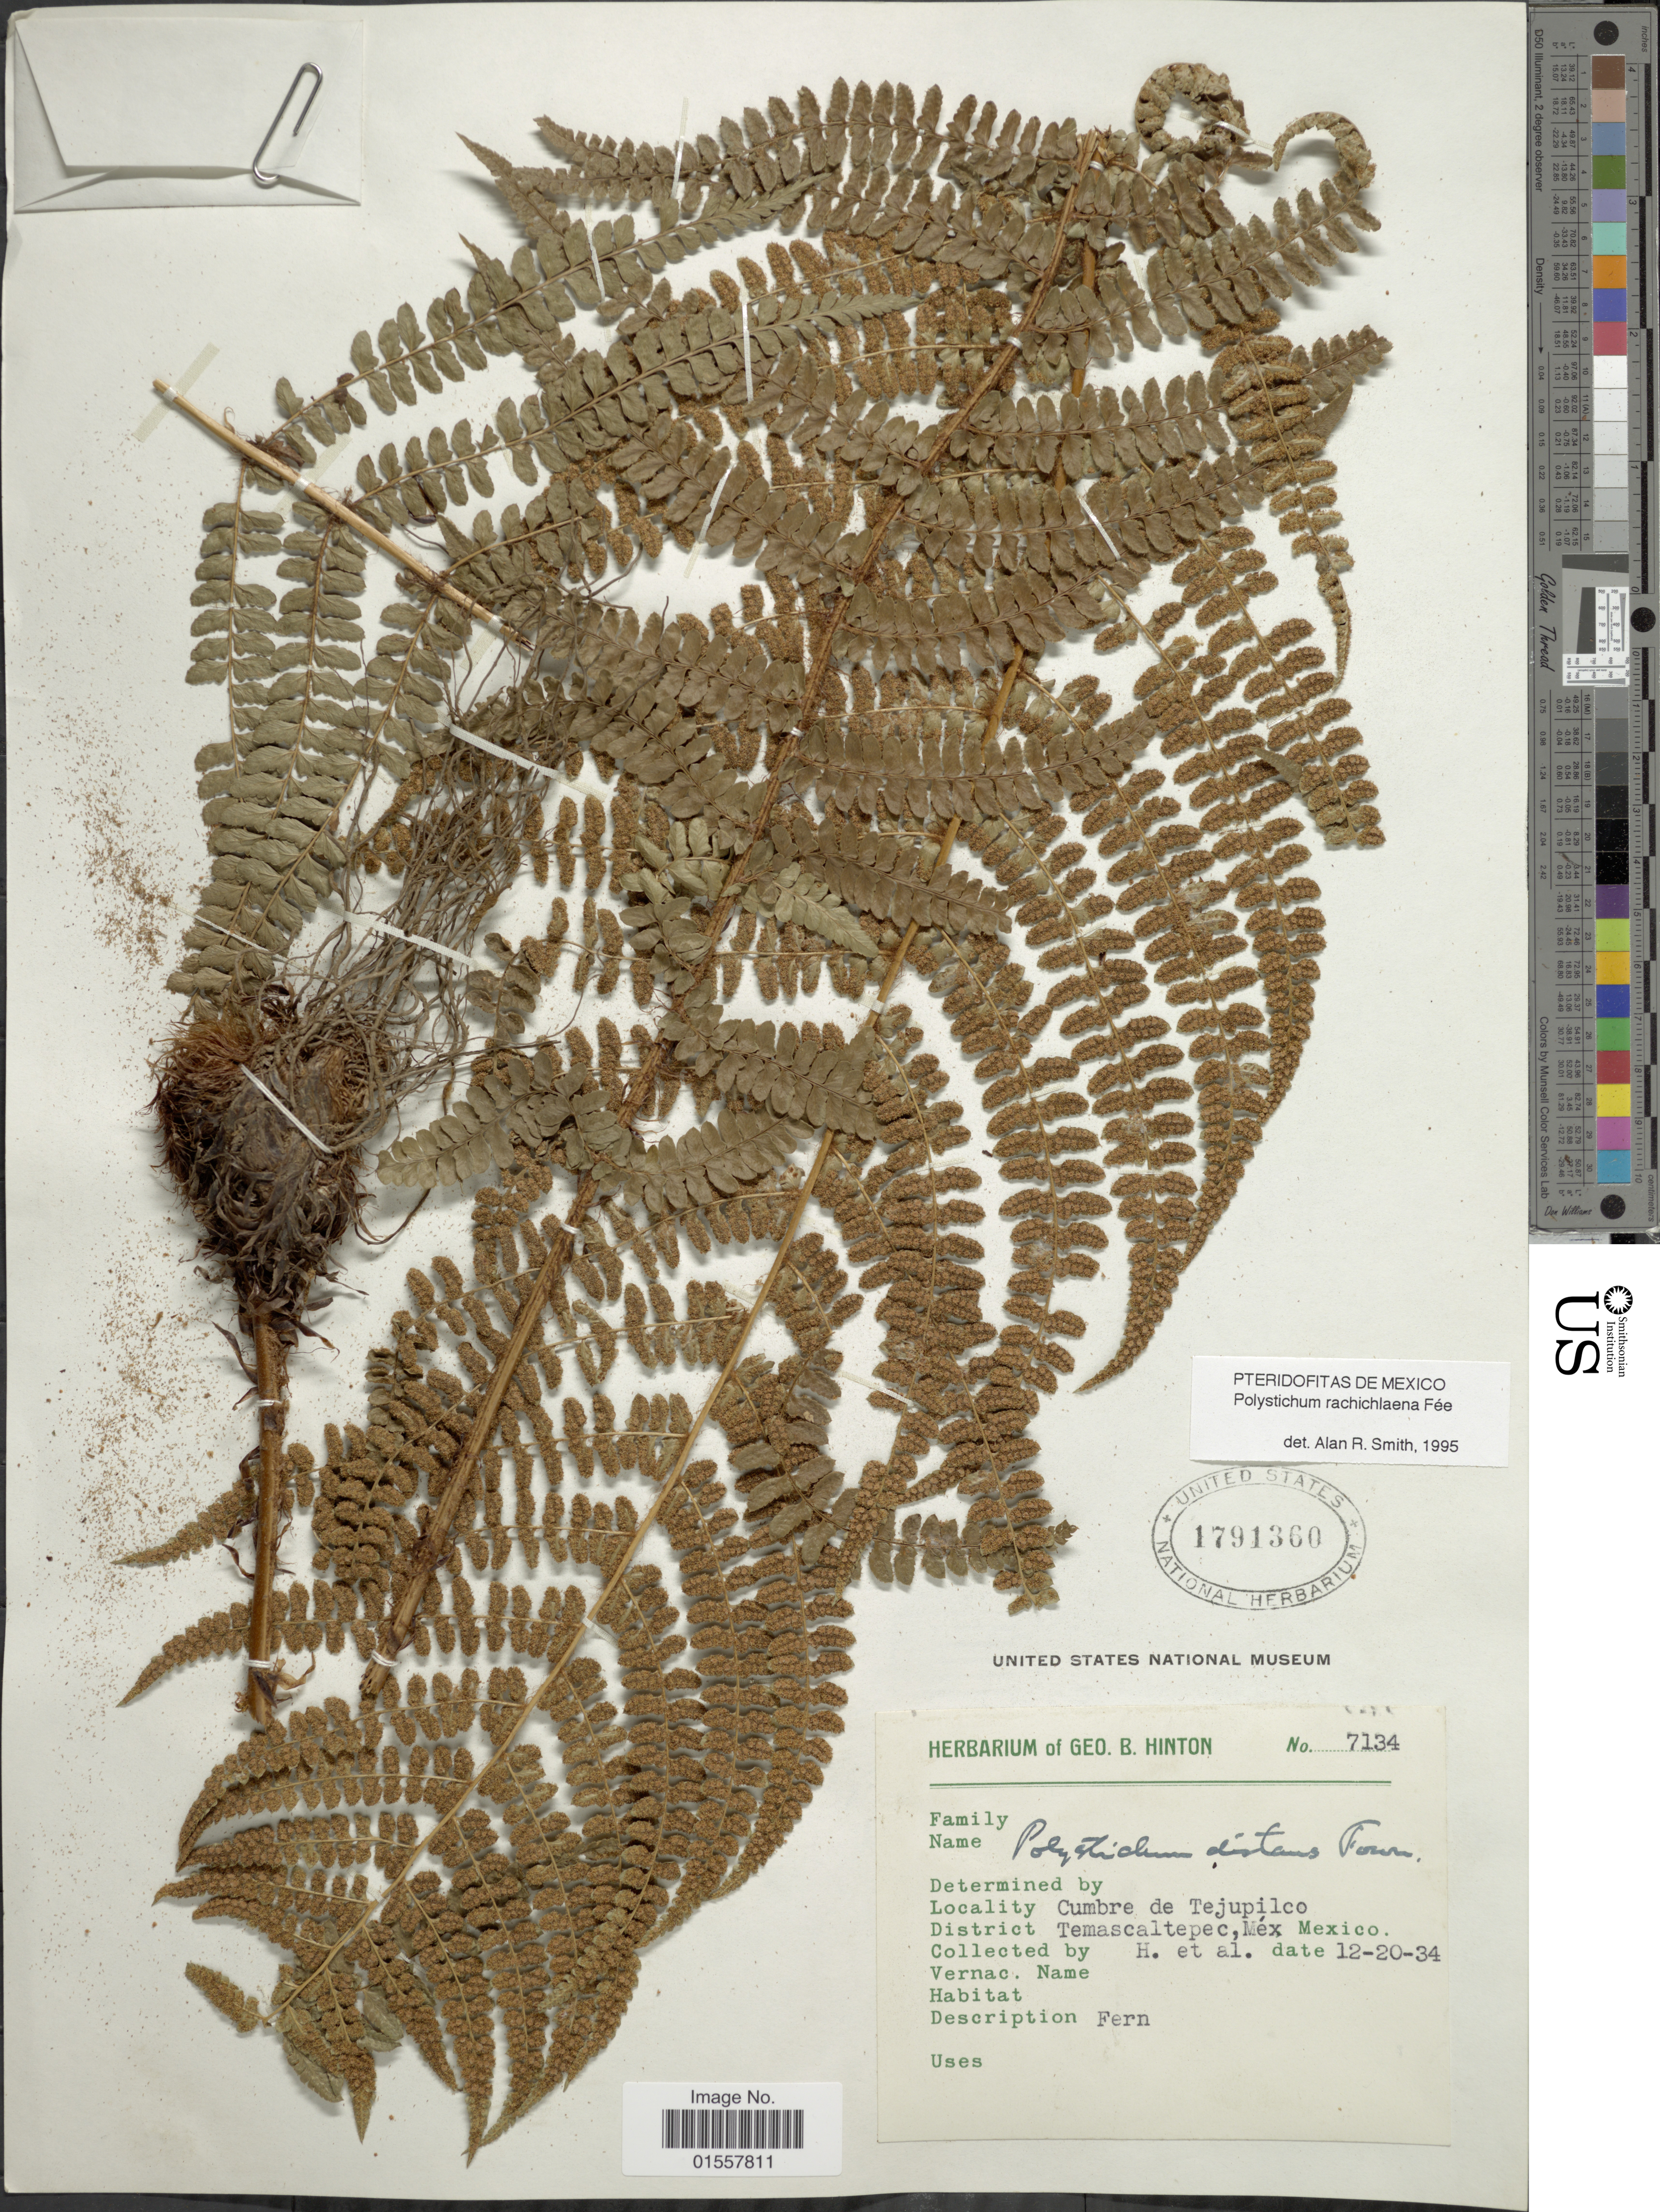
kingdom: Plantae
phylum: Tracheophyta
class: Polypodiopsida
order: Polypodiales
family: Dryopteridaceae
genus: Polystichum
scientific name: Polystichum rachichlaena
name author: Fée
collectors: G. B. Hinton & et al.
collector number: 7134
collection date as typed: Transcribed d/m/y: 20/12/34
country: Mexico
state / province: México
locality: Cumbre de Tejupilco, District of Temascaltepec, Mex., Mexico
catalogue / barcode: US 1791360